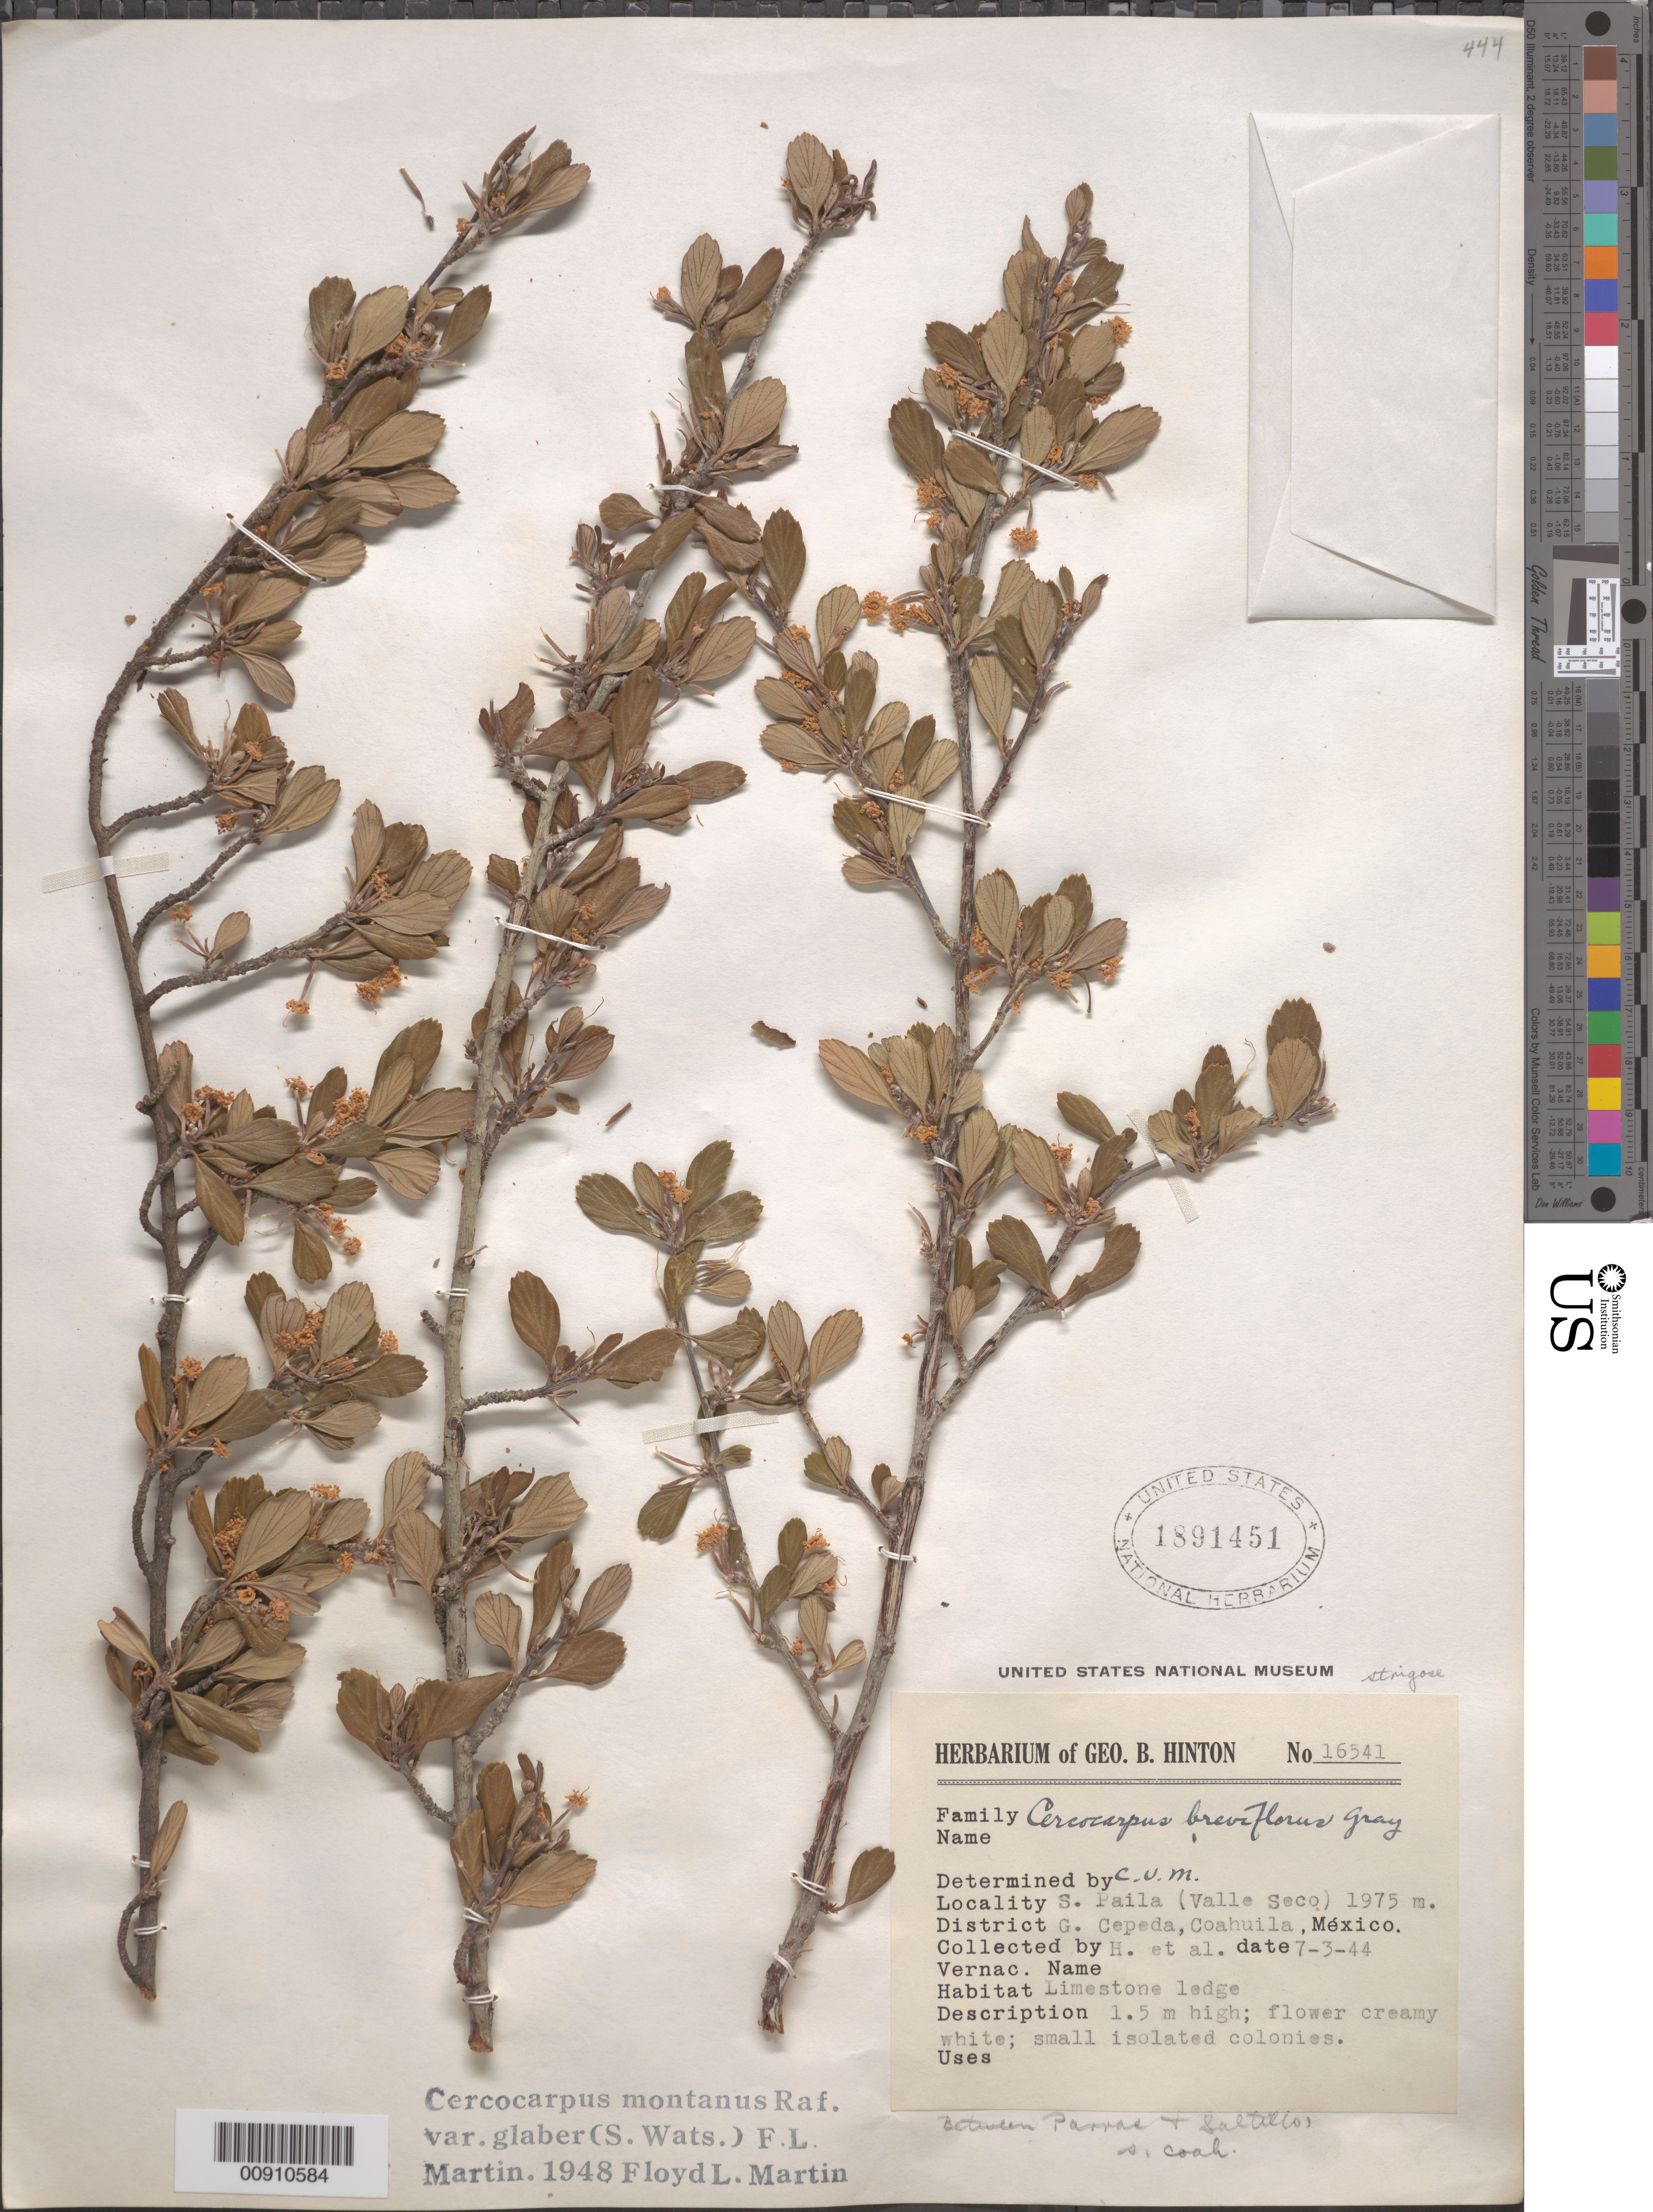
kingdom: Plantae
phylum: Tracheophyta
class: Magnoliopsida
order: Rosales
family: Rosaceae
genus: Cercocarpus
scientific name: Cercocarpus montanus var. glaber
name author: (S. Watson) F.L. Martin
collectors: G. B. Hinton & et al.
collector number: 16541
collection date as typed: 03 Jul 1944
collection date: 1944-07-03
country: Mexico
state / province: Coahuila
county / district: General Cepeda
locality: S. Paila (Valle Seco), District General Cepeda, Coahuila.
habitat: Limestone ledge.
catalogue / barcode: US 1891451